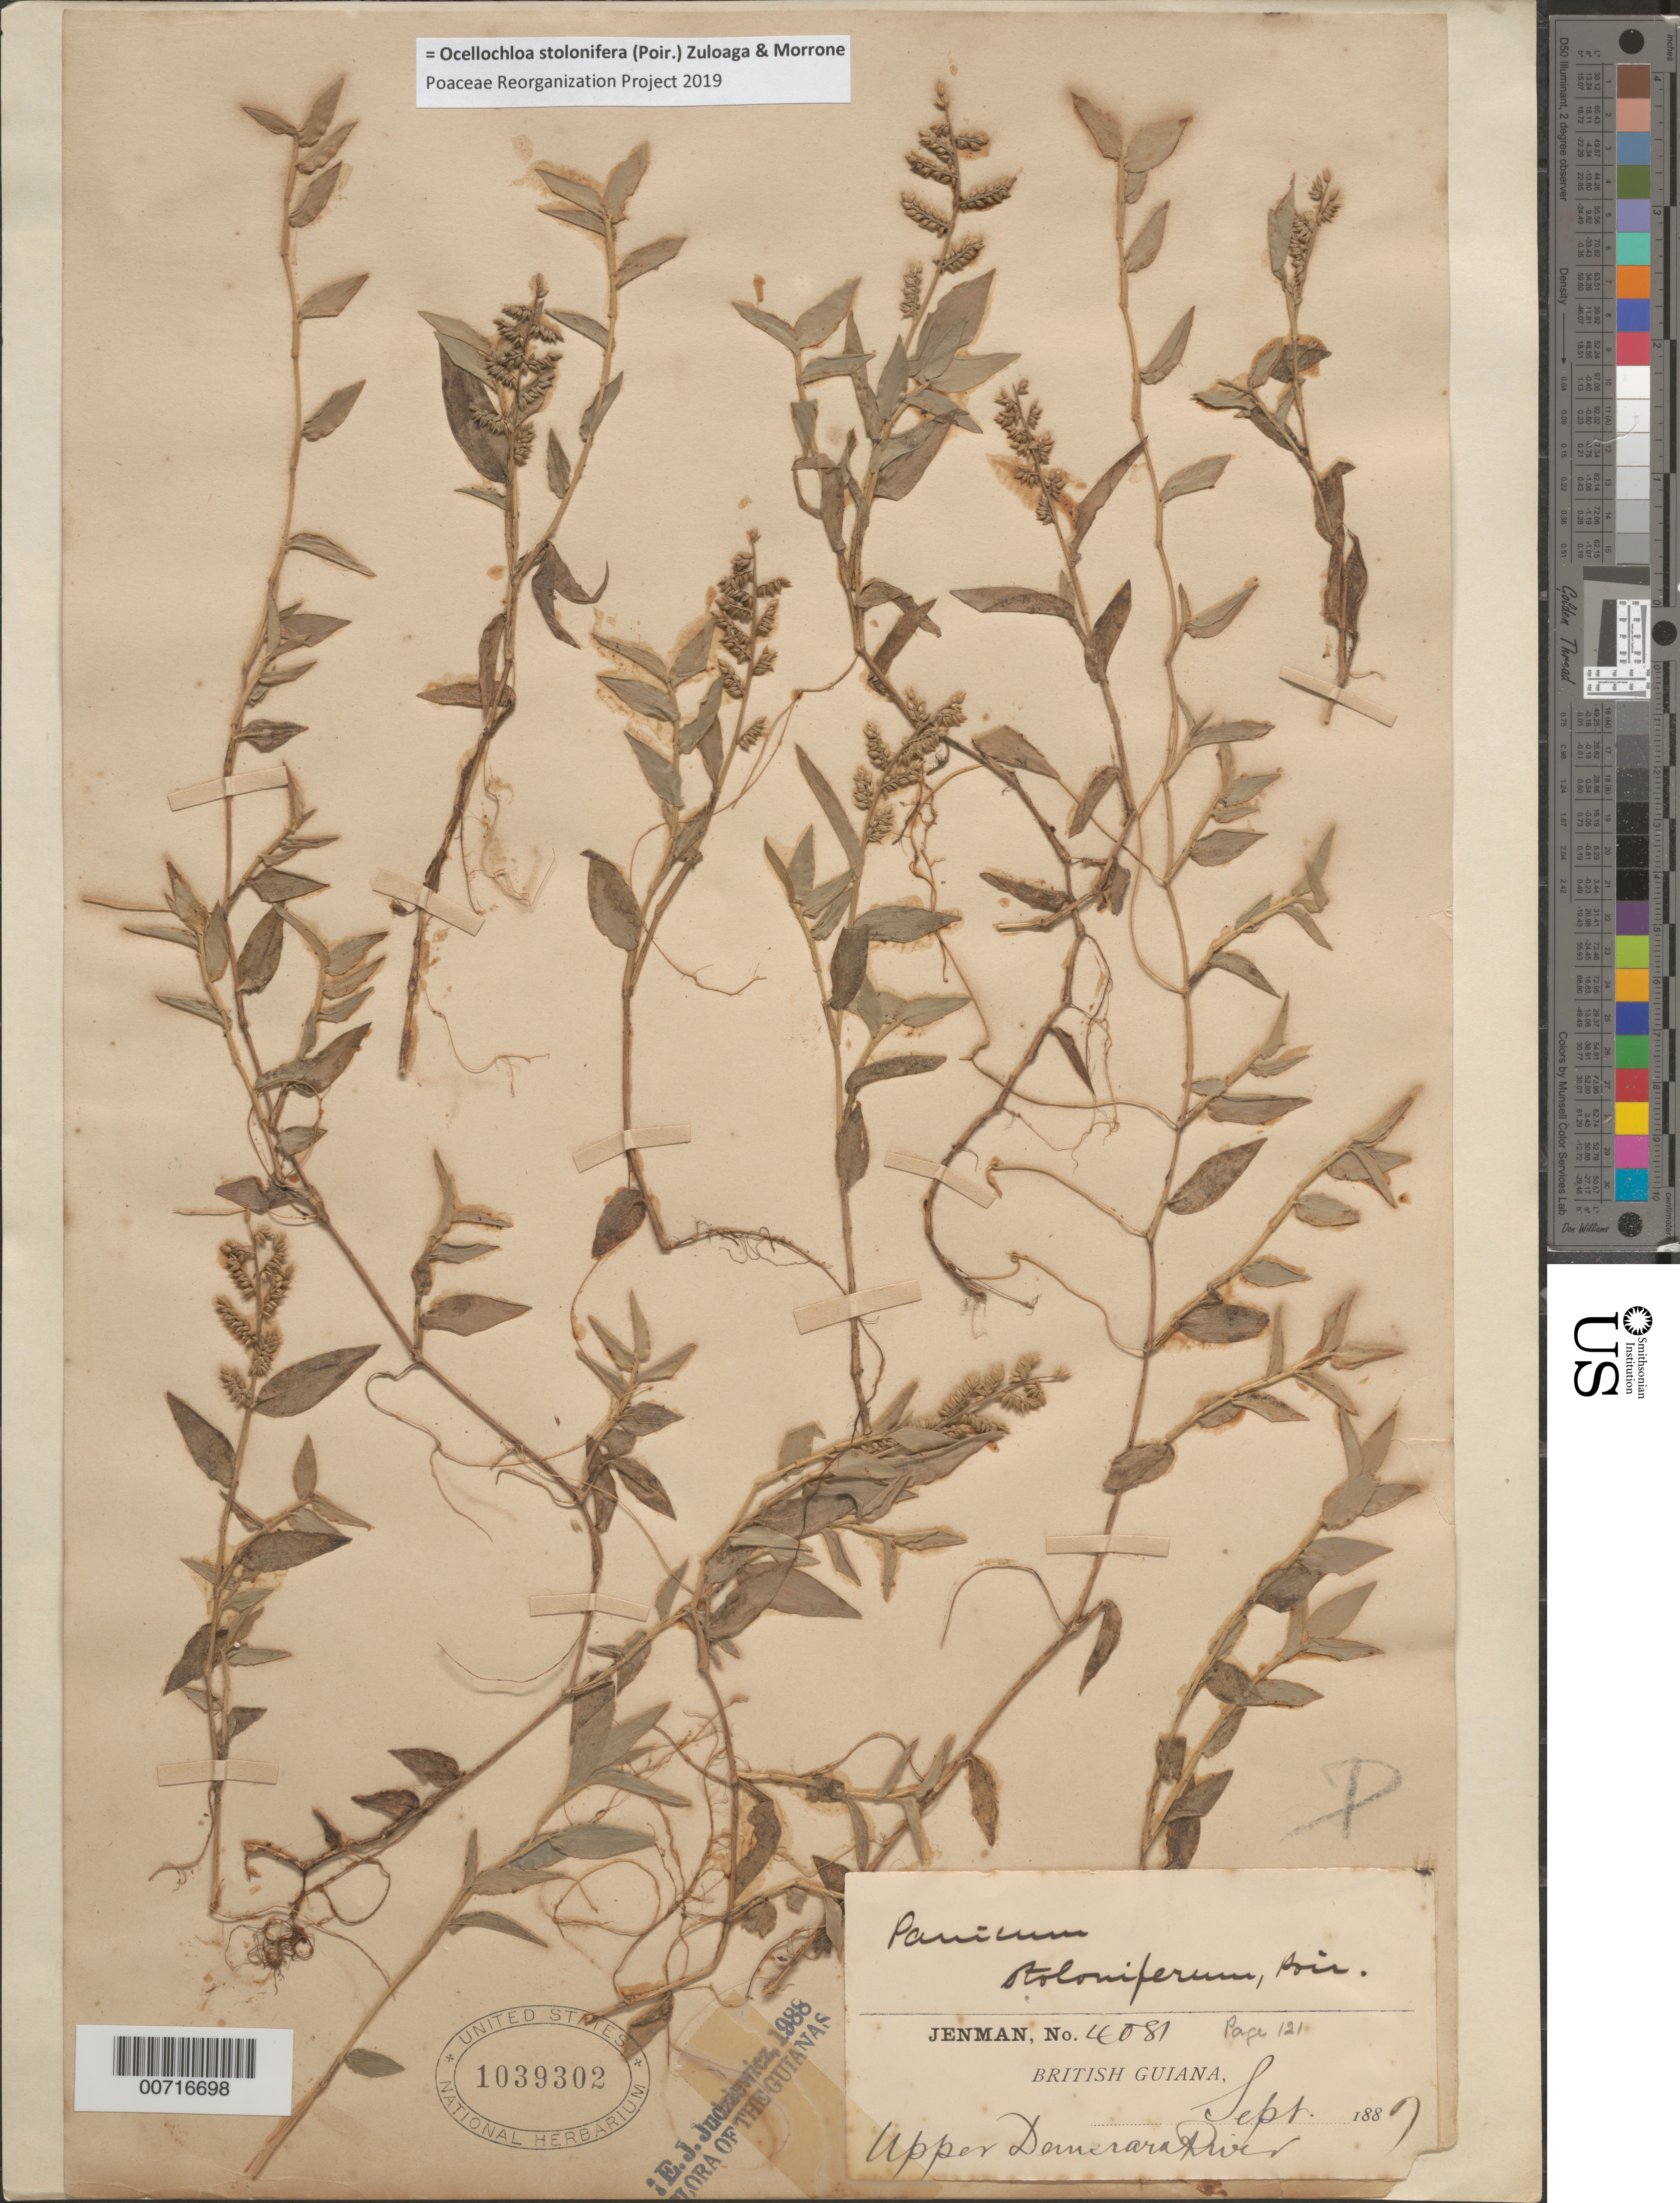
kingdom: Plantae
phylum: Tracheophyta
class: Liliopsida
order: Poales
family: Poaceae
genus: Panicum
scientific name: Panicum stoloniferum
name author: Poir.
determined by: Judziewicz, E. J.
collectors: G. S. Jenman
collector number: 4081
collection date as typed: September 1887?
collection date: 1887-09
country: Guyana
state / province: U. Demerara-Berbice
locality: Upper Demerara River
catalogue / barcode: US 1039302